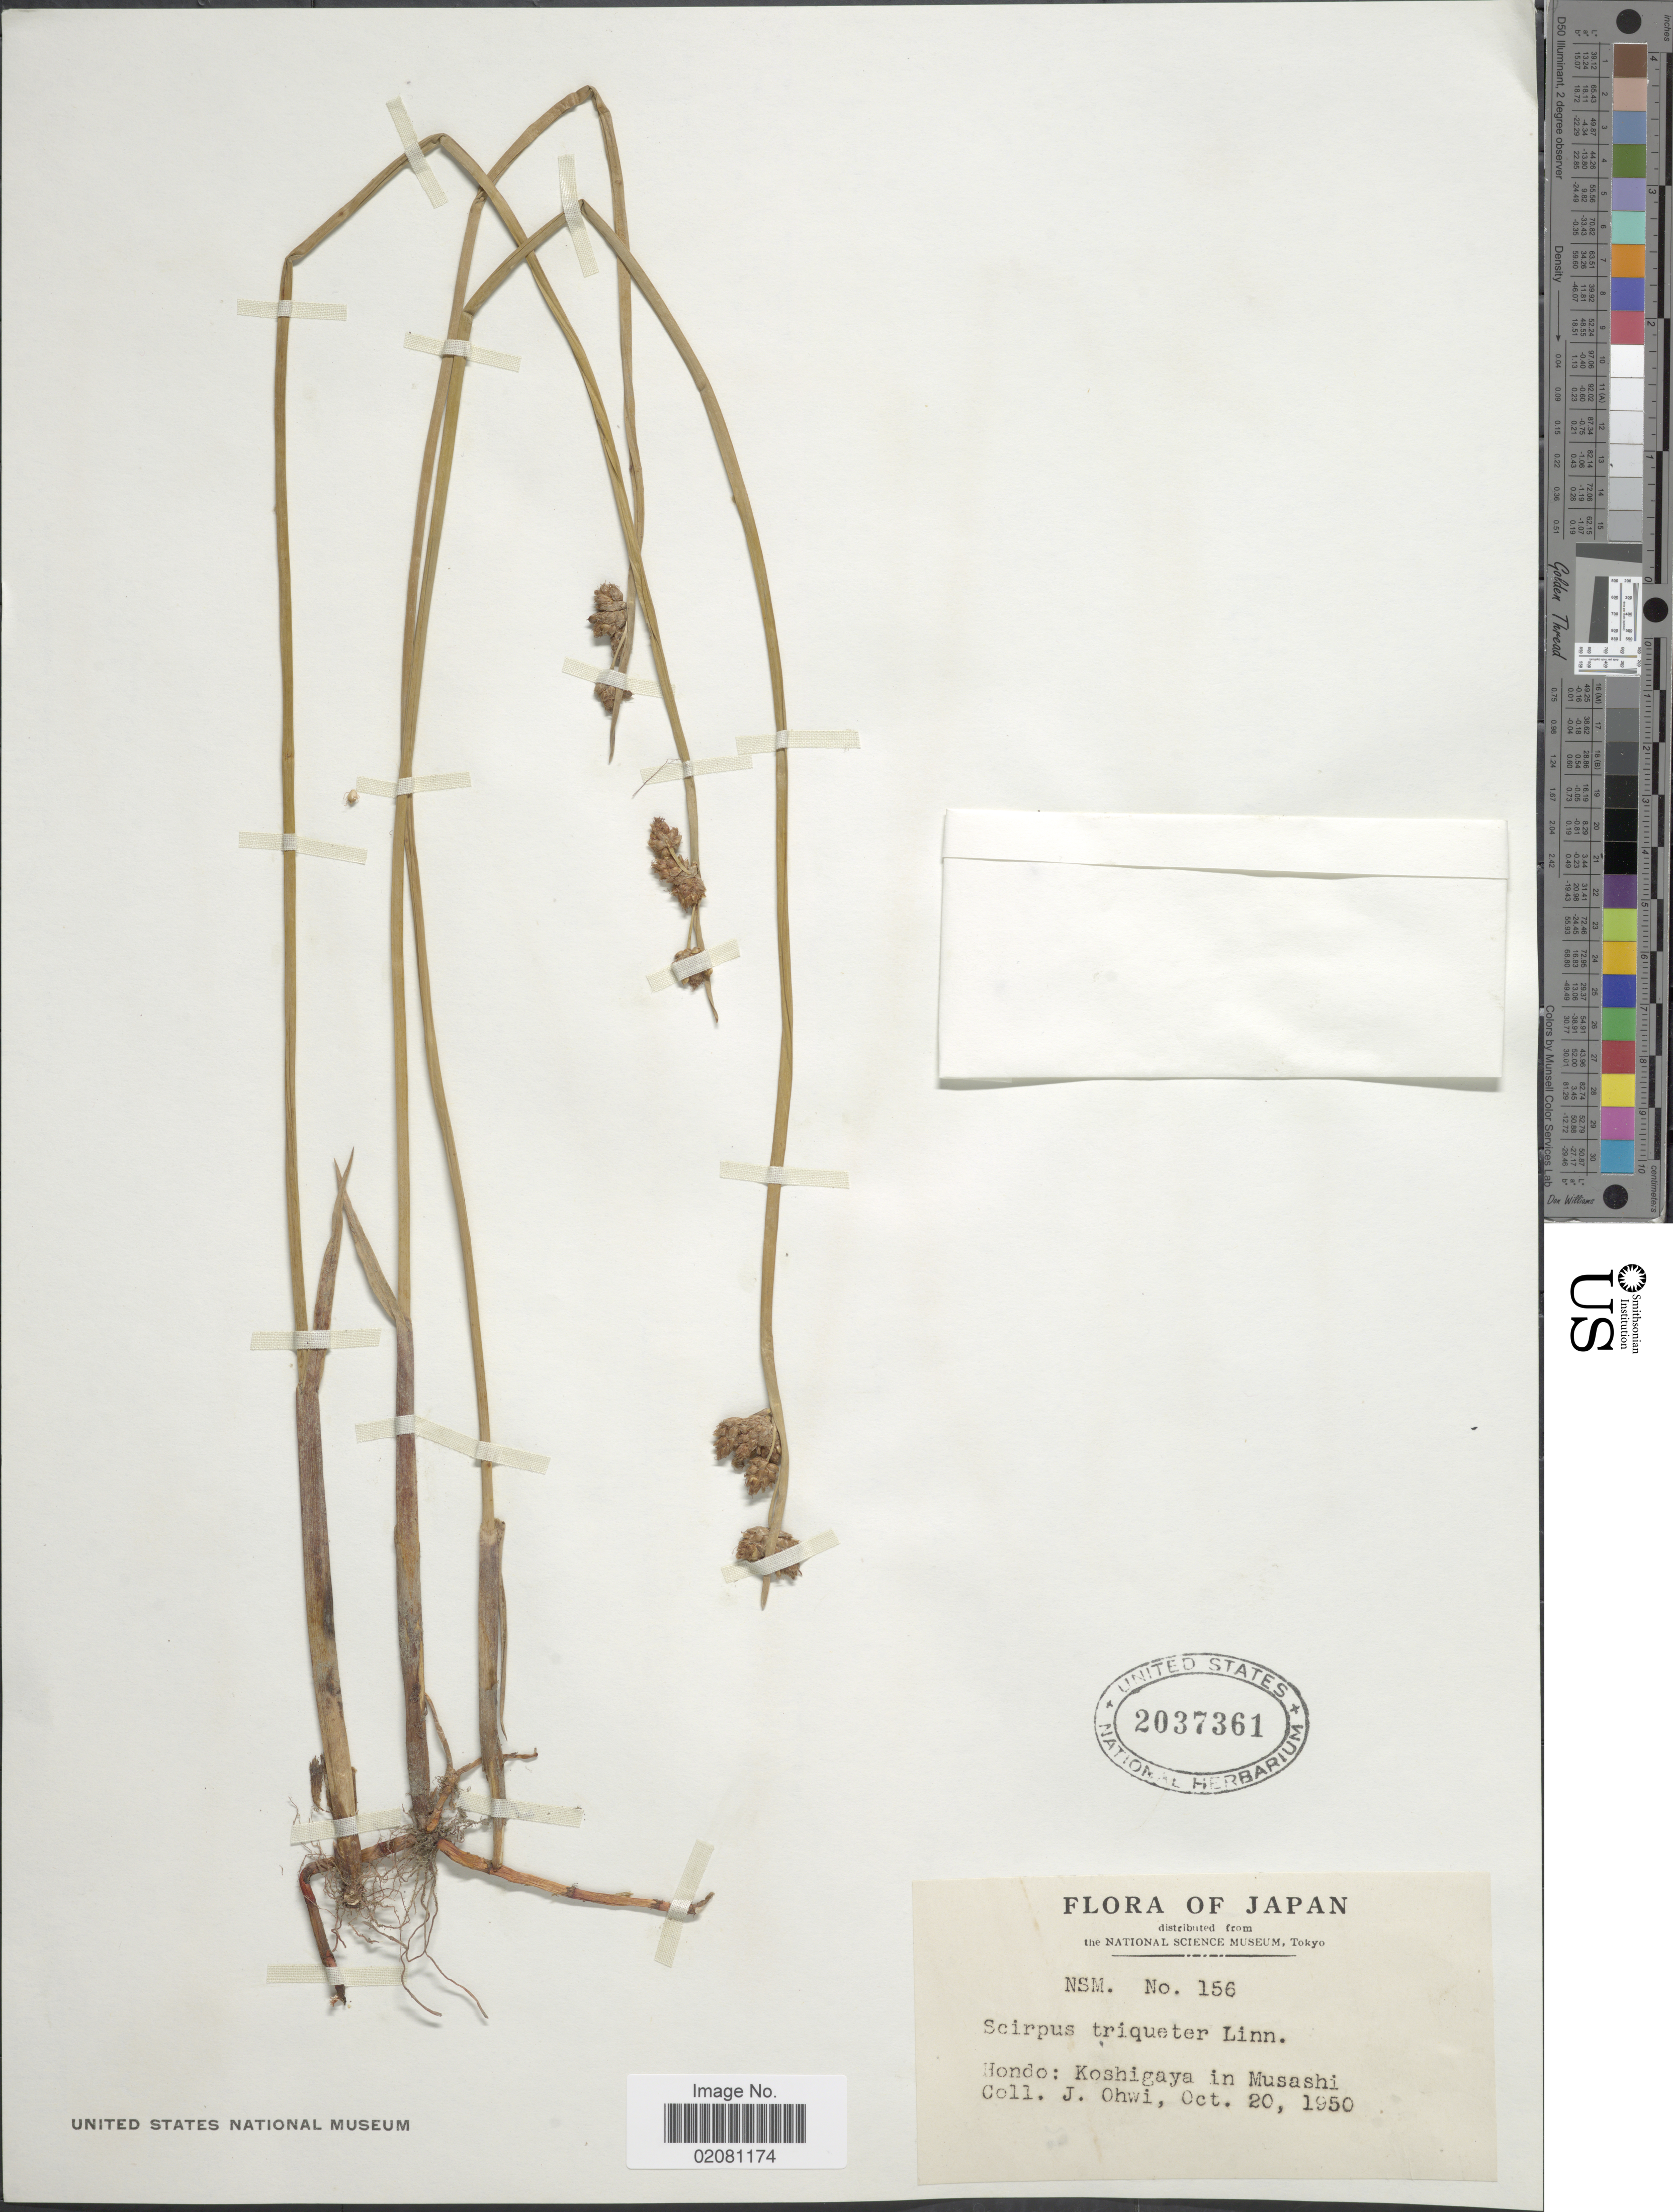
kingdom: Plantae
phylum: Tracheophyta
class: Liliopsida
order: Poales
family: Cyperaceae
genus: Schoenoplectus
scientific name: Schoenoplectus triqueter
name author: (L.) Palla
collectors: J. Ohwi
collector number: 156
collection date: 1950-10-20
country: Japan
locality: Hondo: Koshigaya in Musashi.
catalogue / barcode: US 2037361